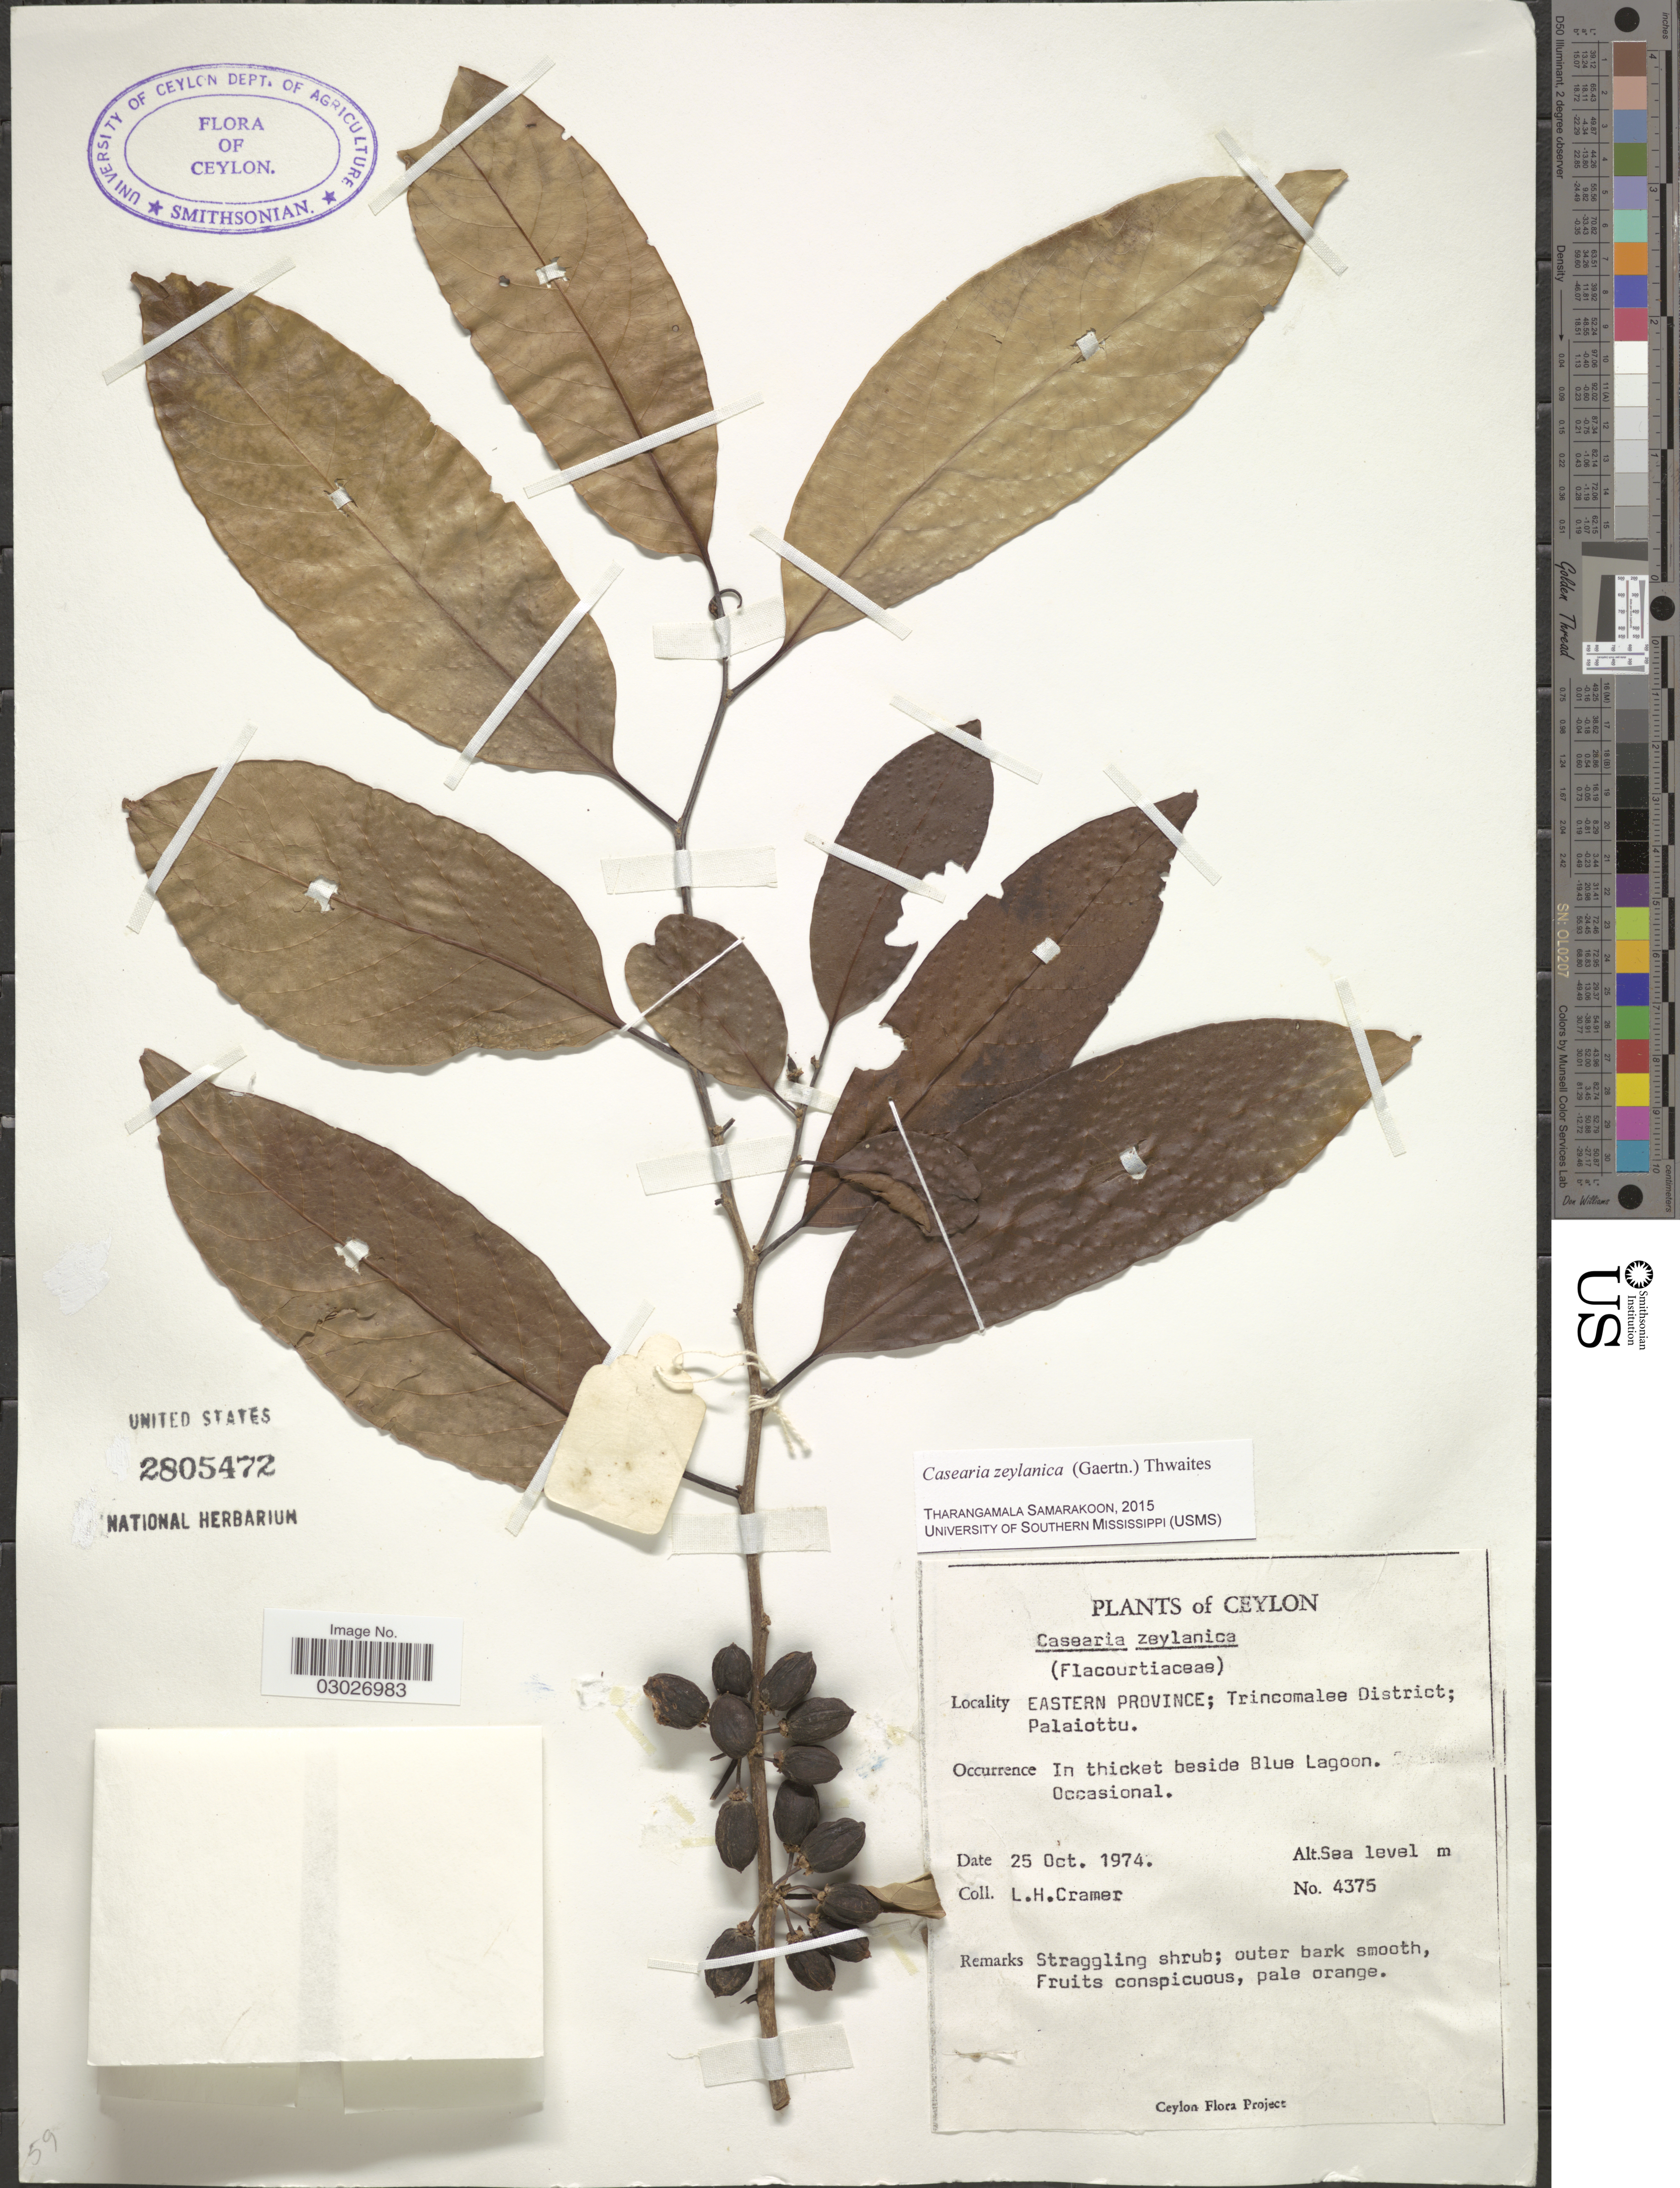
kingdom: Plantae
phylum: Tracheophyta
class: Magnoliopsida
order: Malpighiales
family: Salicaceae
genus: Casearia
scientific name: Casearia zeylanica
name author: Thwaites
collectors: L. H. Cramer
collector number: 4375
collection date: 1974-10-25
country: Sri Lanka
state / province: Eastern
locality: Ceylon. Trincomalee District; Palaiottu. In thicket beside Blue Lagoon.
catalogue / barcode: US 2805472